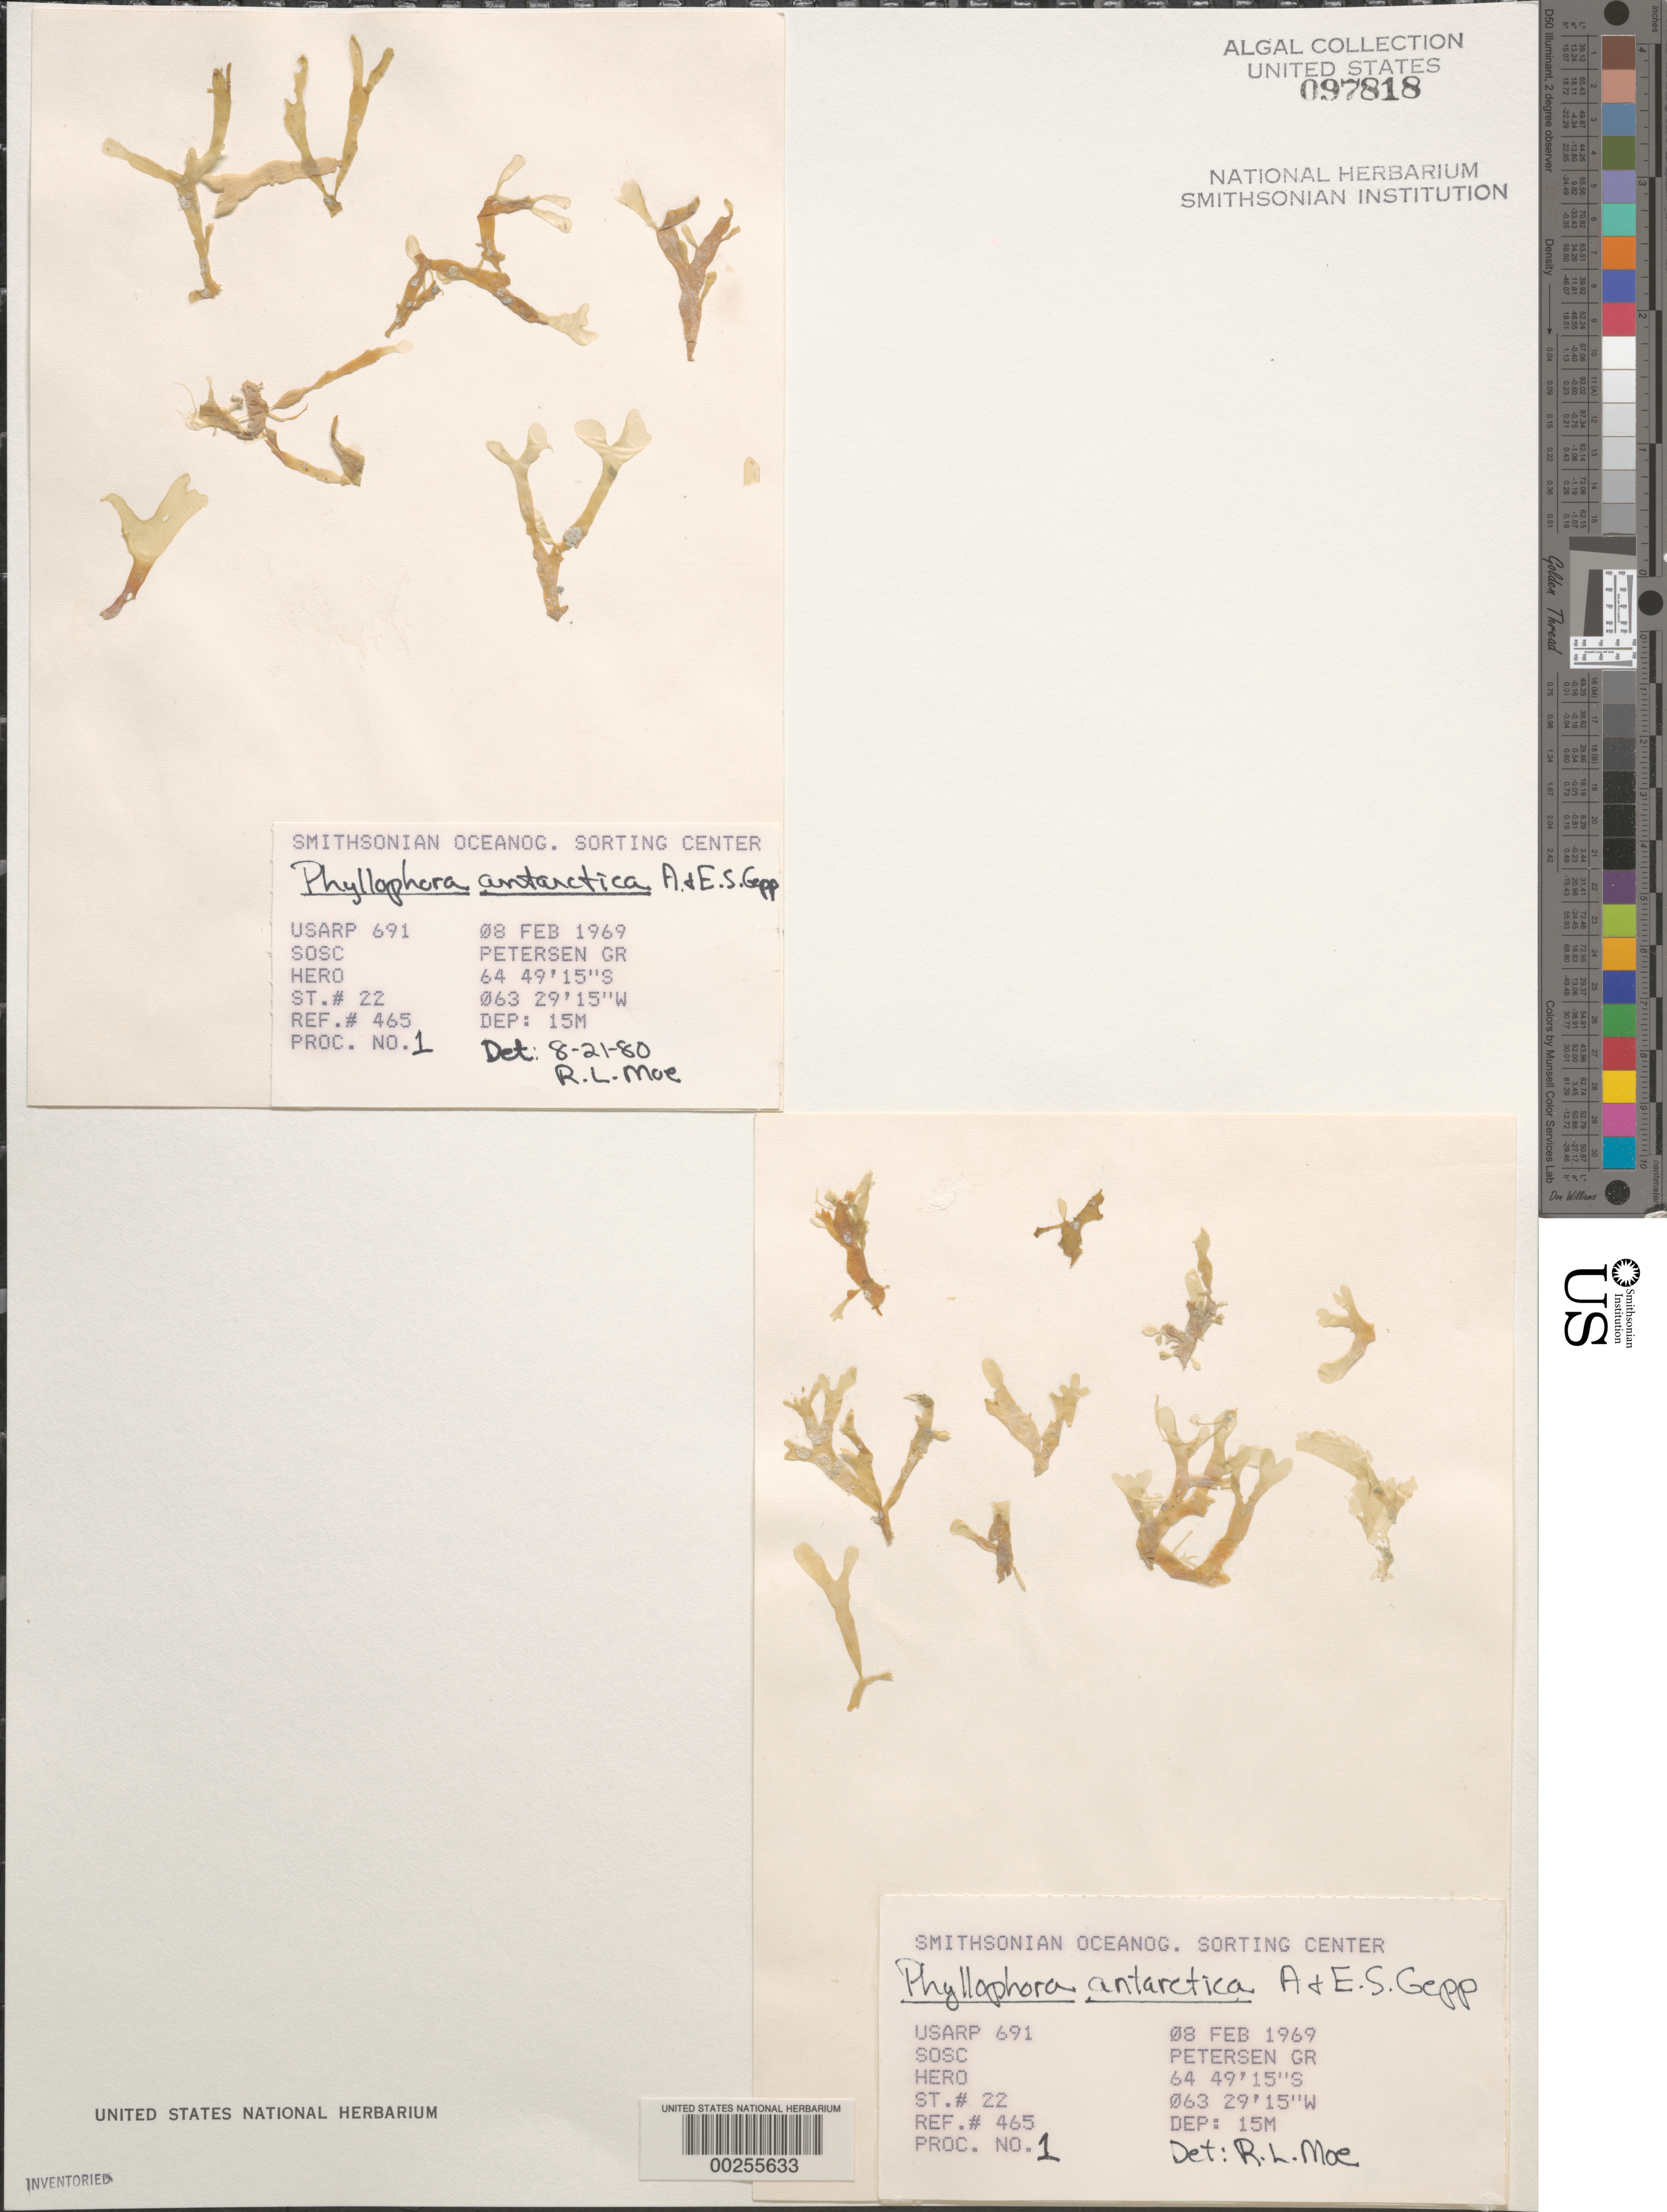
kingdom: Plantae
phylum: Rhodophyta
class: Florideophyceae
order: Gigartinales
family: Phyllophoraceae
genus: Phyllophora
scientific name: Phyllophora antarctica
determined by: Moe, R. L.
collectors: SOSC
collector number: Station 22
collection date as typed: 08 Feb 1969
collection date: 1969-02-08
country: Antarctica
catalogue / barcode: US 97818